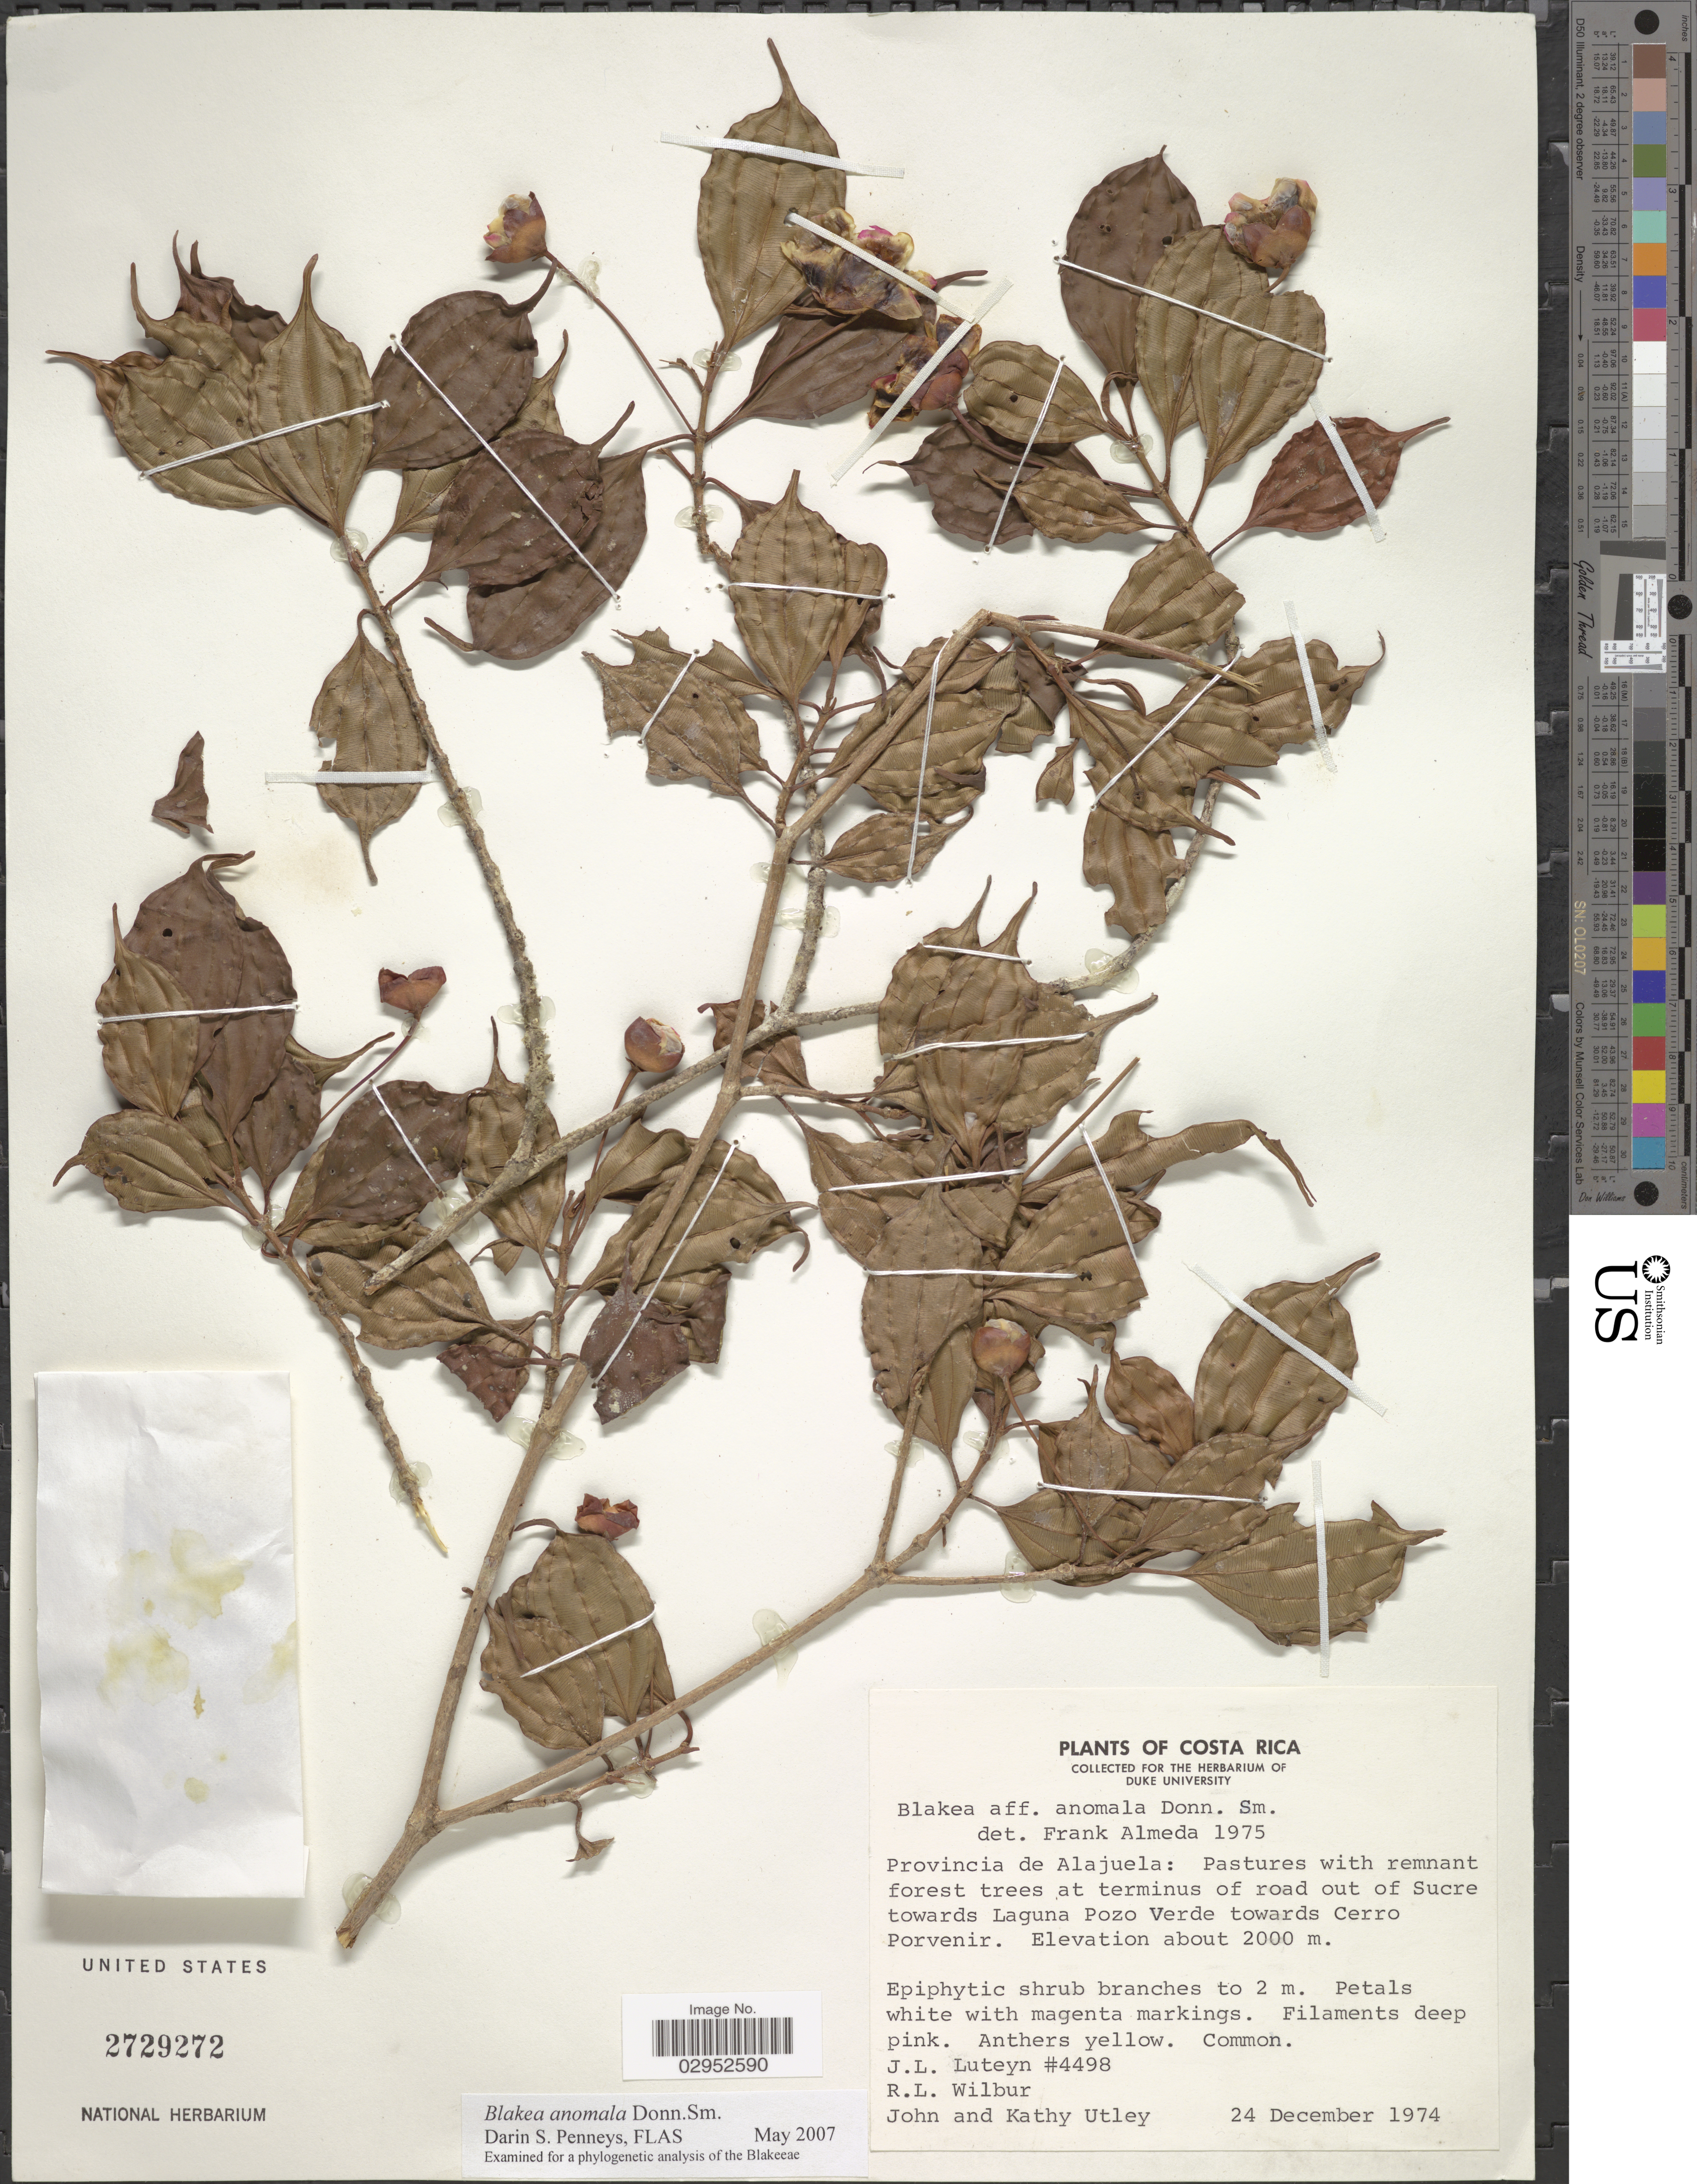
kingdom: Plantae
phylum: Tracheophyta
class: Magnoliopsida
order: Myrtales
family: Melastomataceae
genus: Blakea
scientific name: Blakea anomala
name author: Donn. Sm.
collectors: J. Luteyn, R. L. Wilbur, J. F. Utley & K. Burt-Utley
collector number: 4498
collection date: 1974-12-24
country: Costa Rica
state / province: Alajuela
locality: Patures with remnant forest trees at terminus of road out of Sucre towards Laguna Pozo Verde towards Cerro Porvenir.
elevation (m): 2000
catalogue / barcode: US 2729272